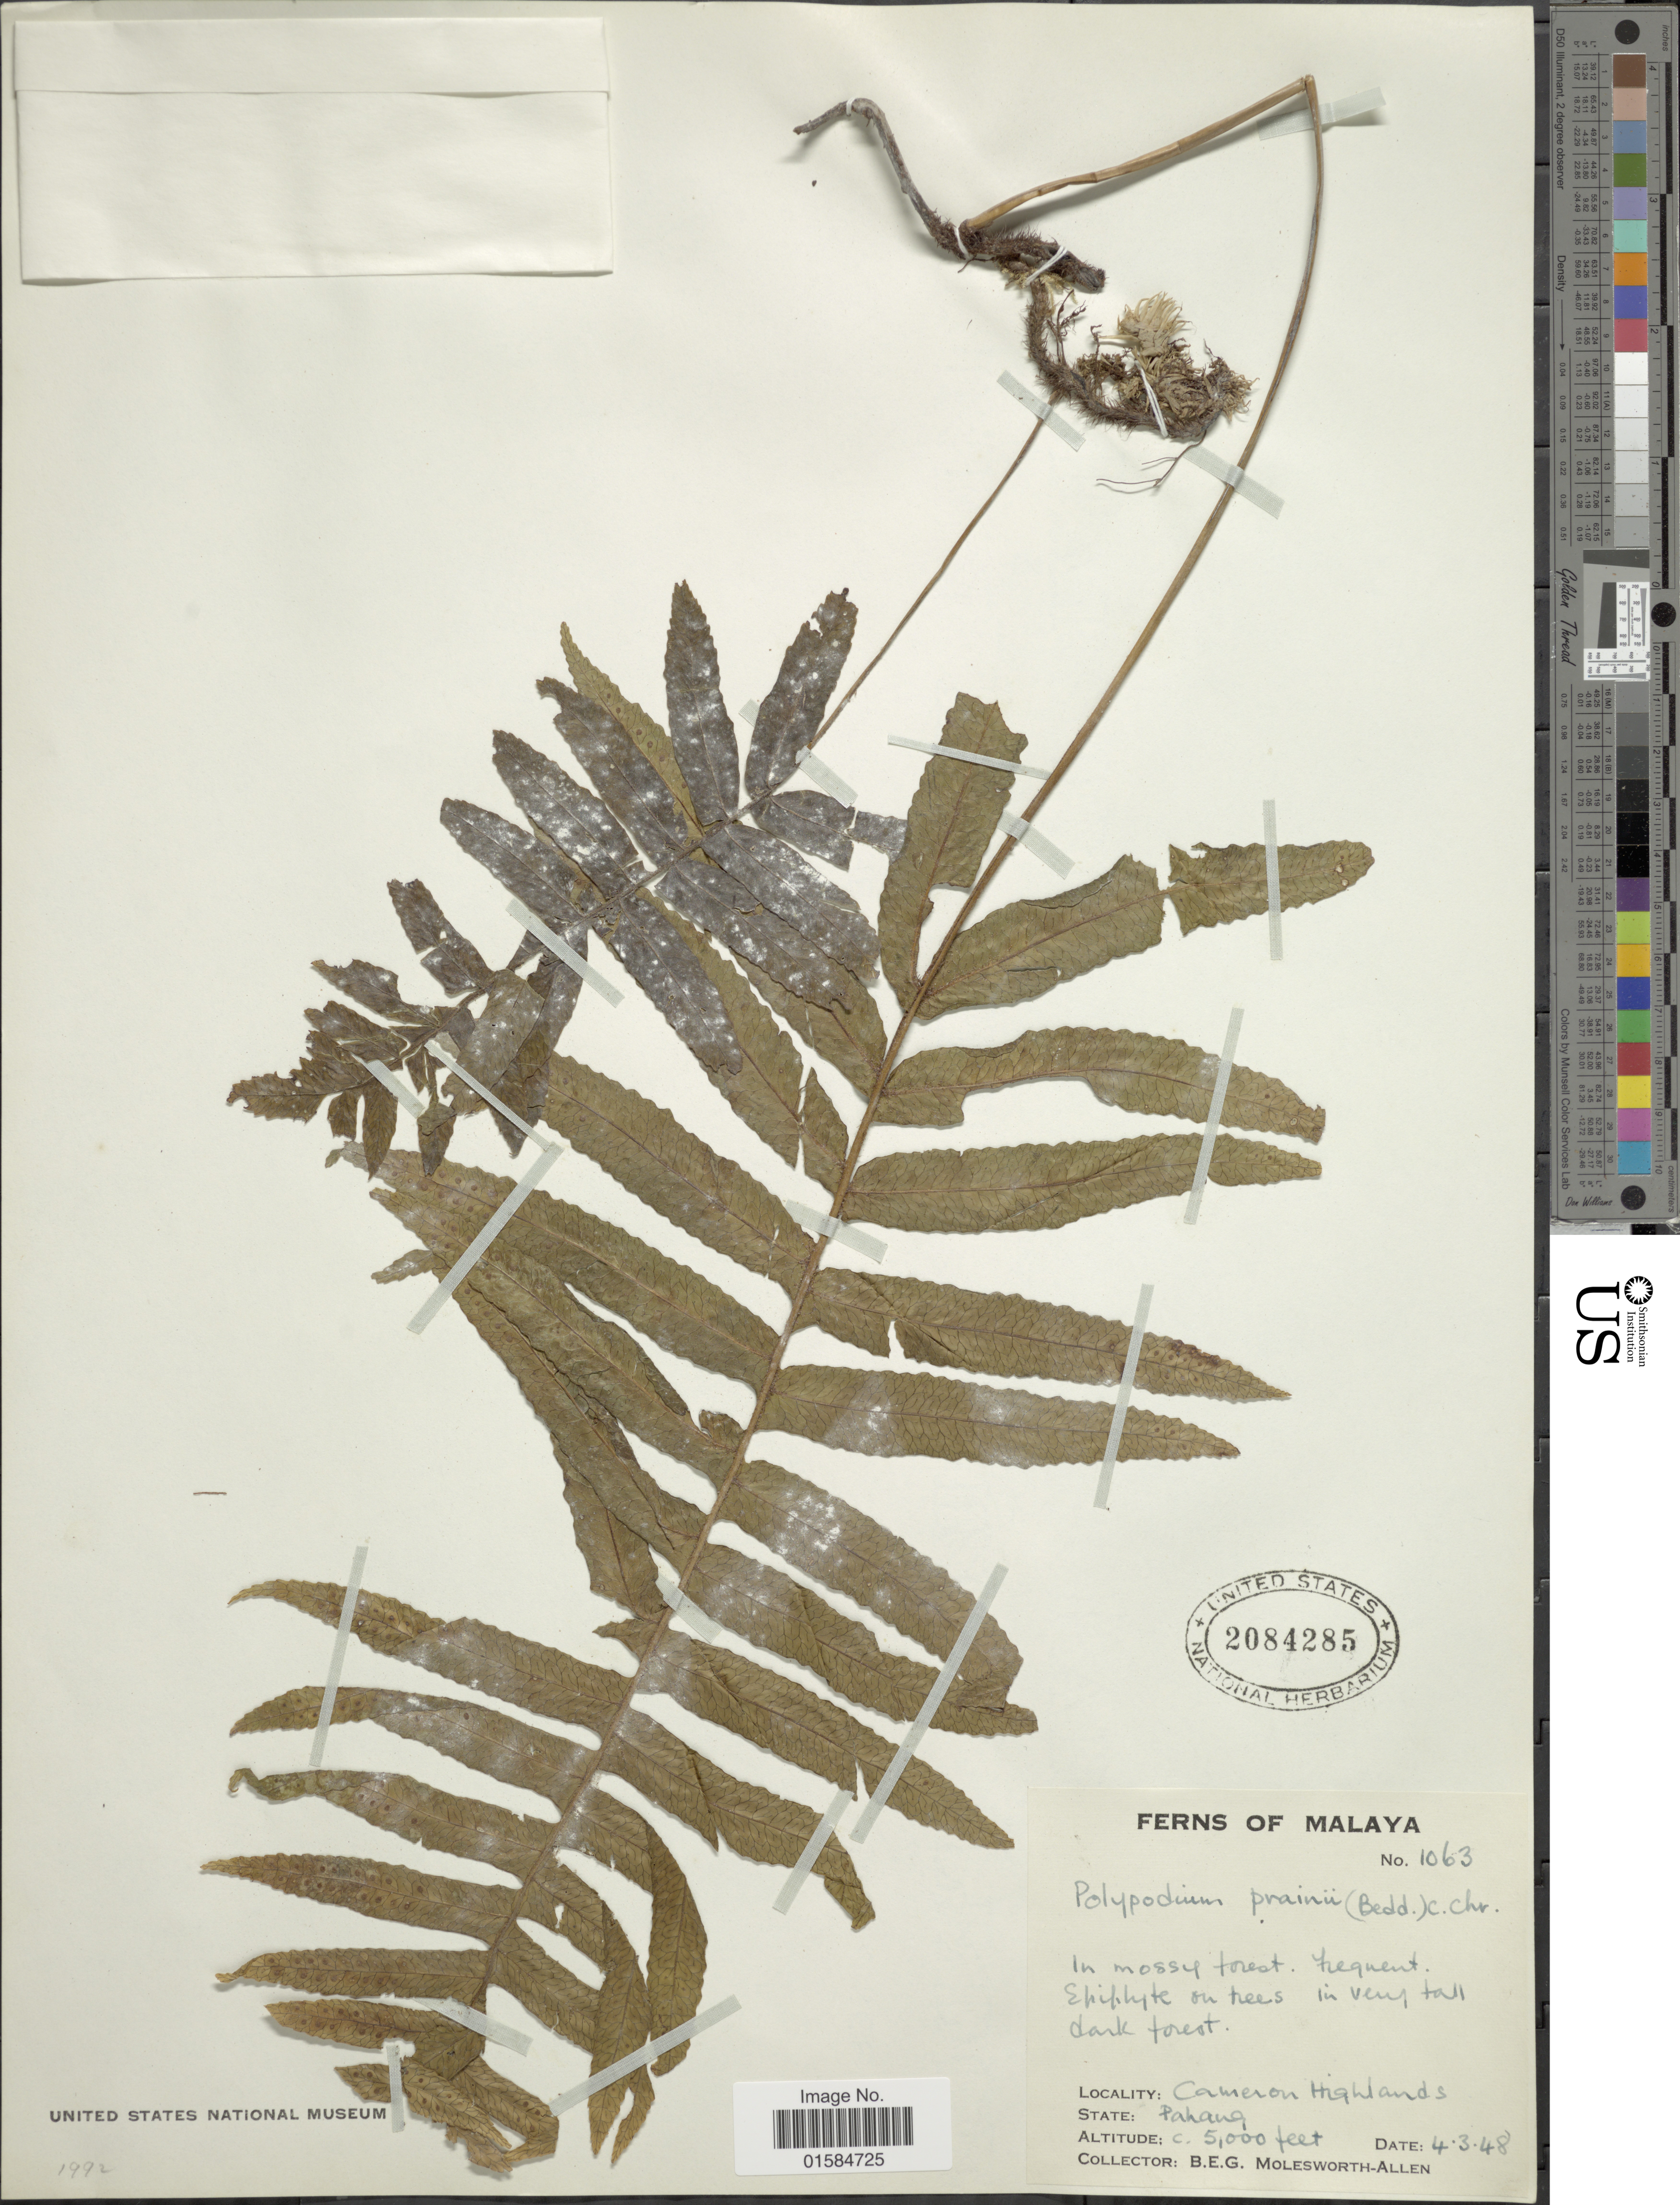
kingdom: Plantae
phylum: Tracheophyta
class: Polypodiopsida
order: Polypodiales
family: Polypodiaceae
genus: Goniophlebium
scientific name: Goniophlebium prainii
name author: Bedd.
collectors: B. E. G. Molesworth-Allen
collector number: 1063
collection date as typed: Transcribed d/m/y: 4/3/48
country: Malaysia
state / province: Pahang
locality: Malaya, Cameron Highlands, State Pahang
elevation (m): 1524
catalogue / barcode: US 2084285